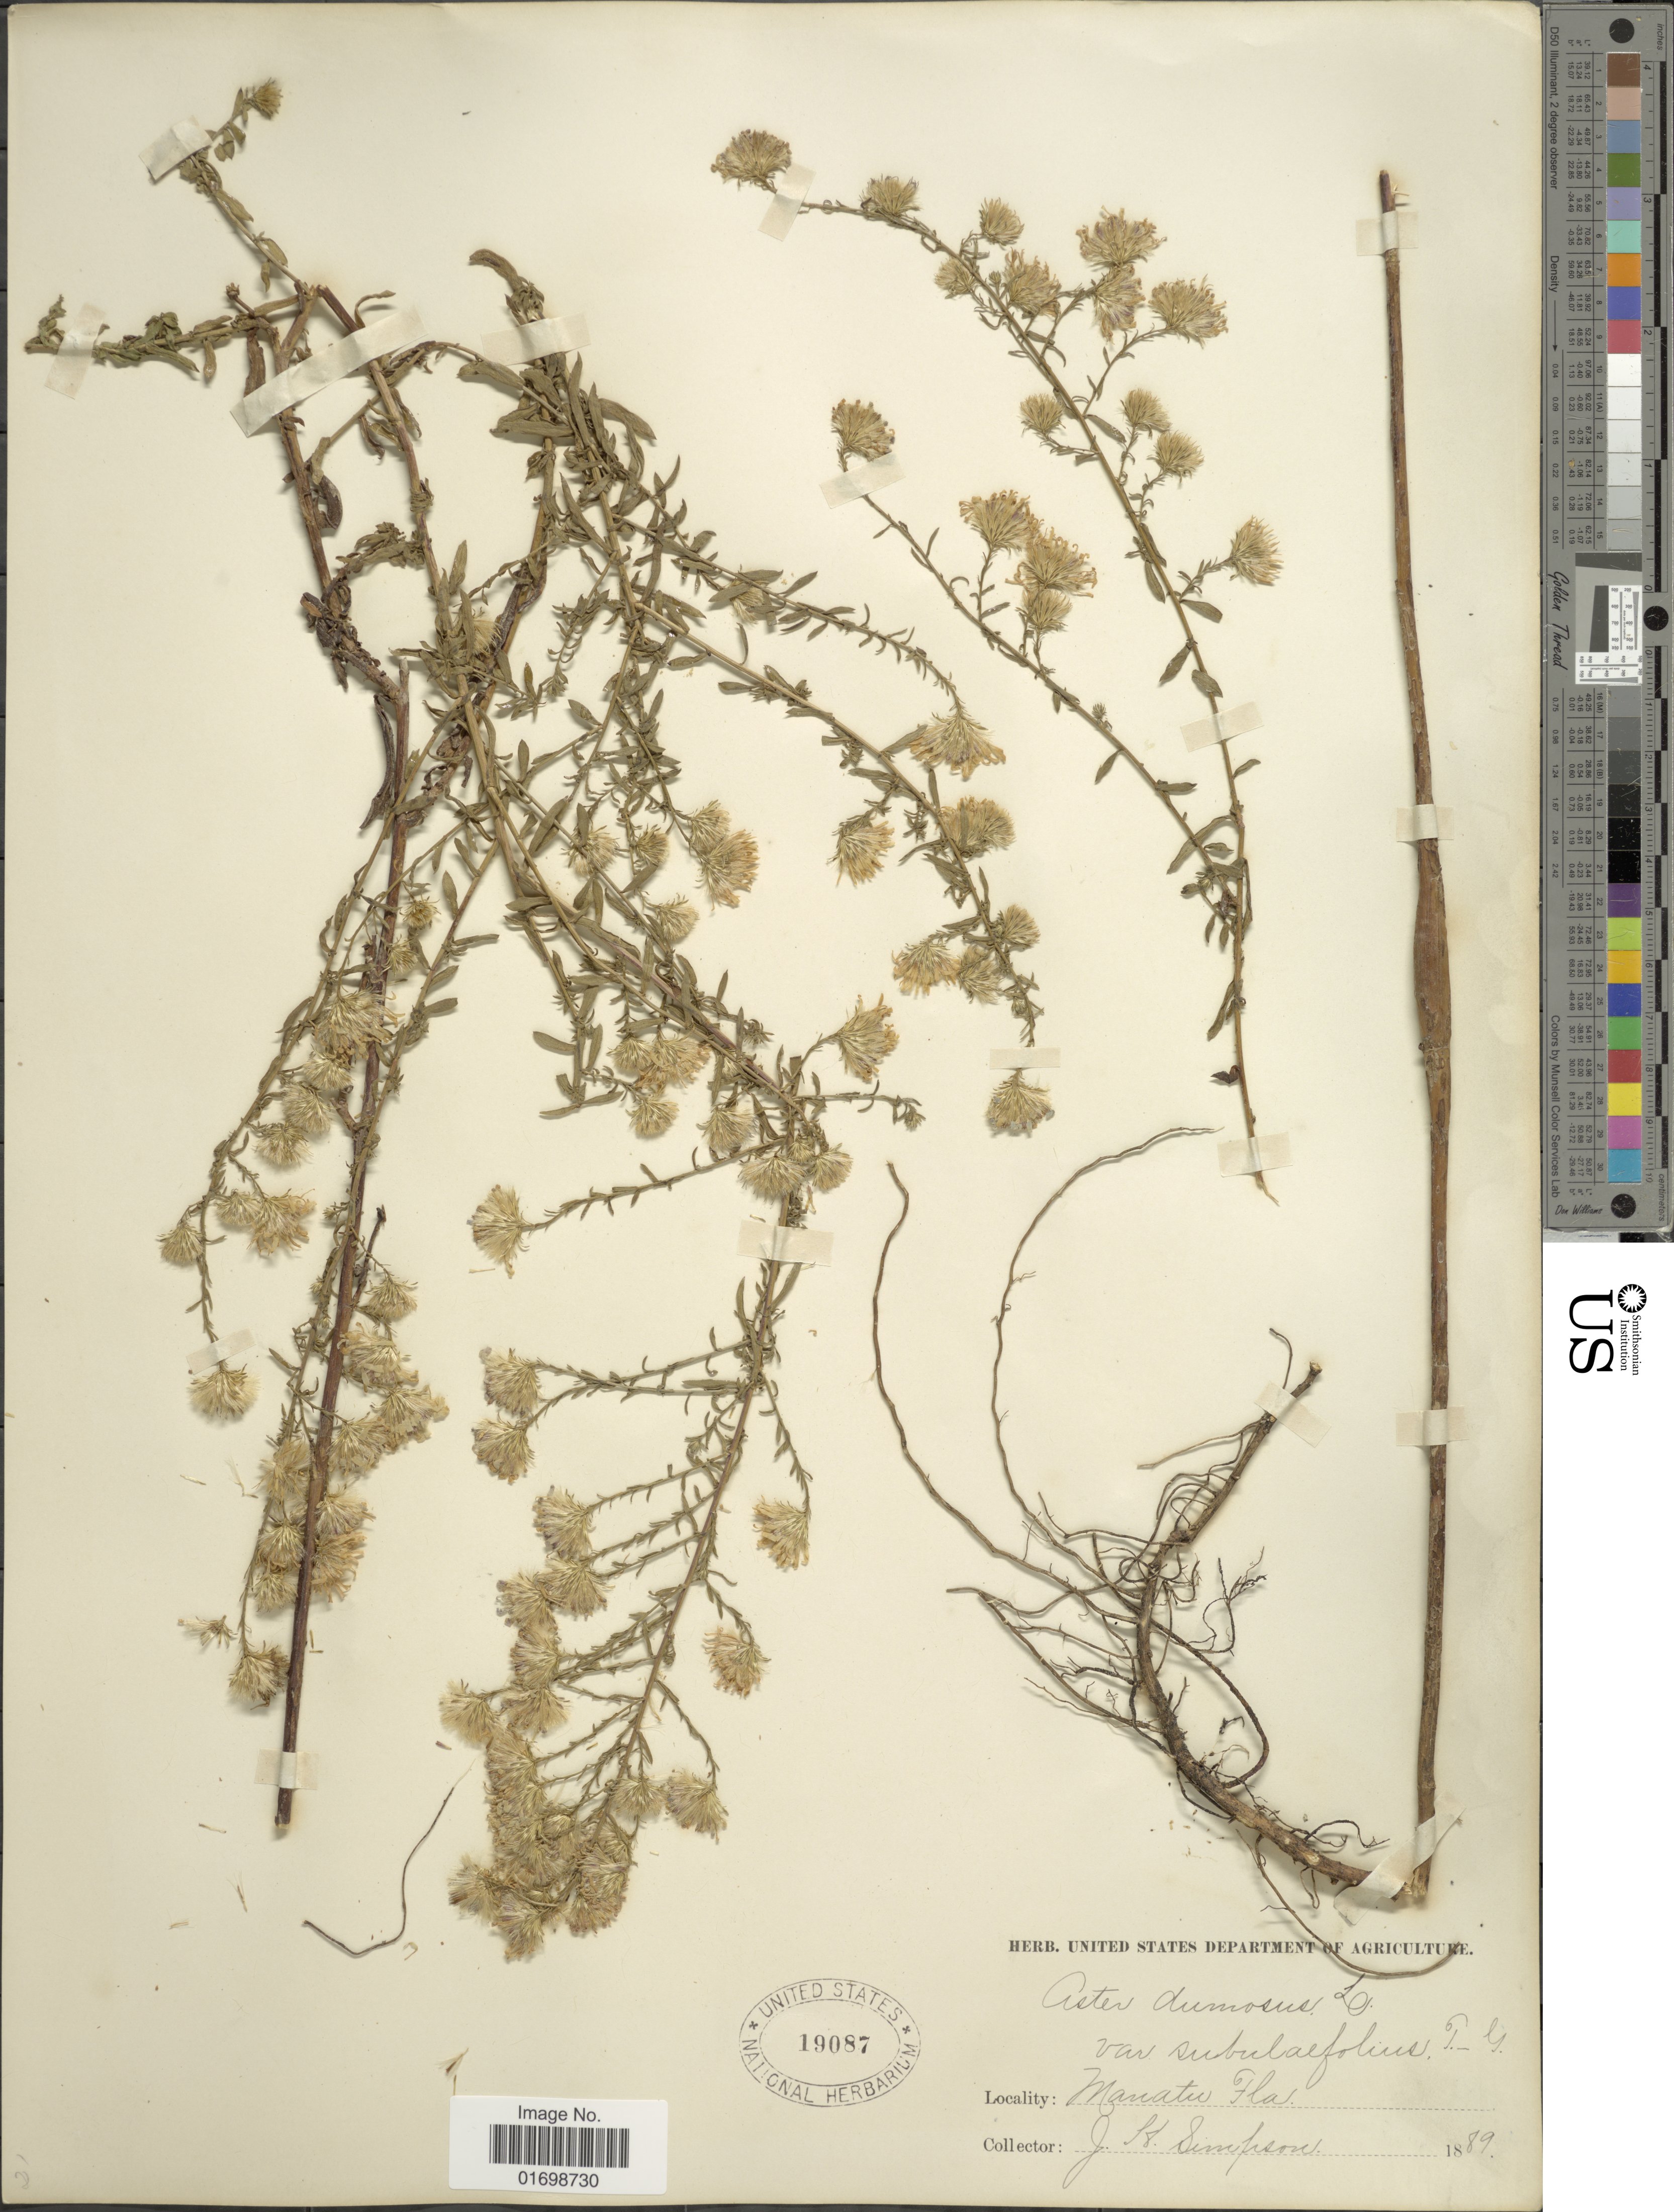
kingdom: Plantae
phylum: Tracheophyta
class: Magnoliopsida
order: Asterales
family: Asteraceae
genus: Symphyotrichum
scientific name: Symphyotrichum dumosum var. subulifolium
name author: (Torr. & A. Gray) G.L. Nesom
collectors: J. H. Simpson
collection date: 1889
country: United States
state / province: Florida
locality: Manatu.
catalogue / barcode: US 19087